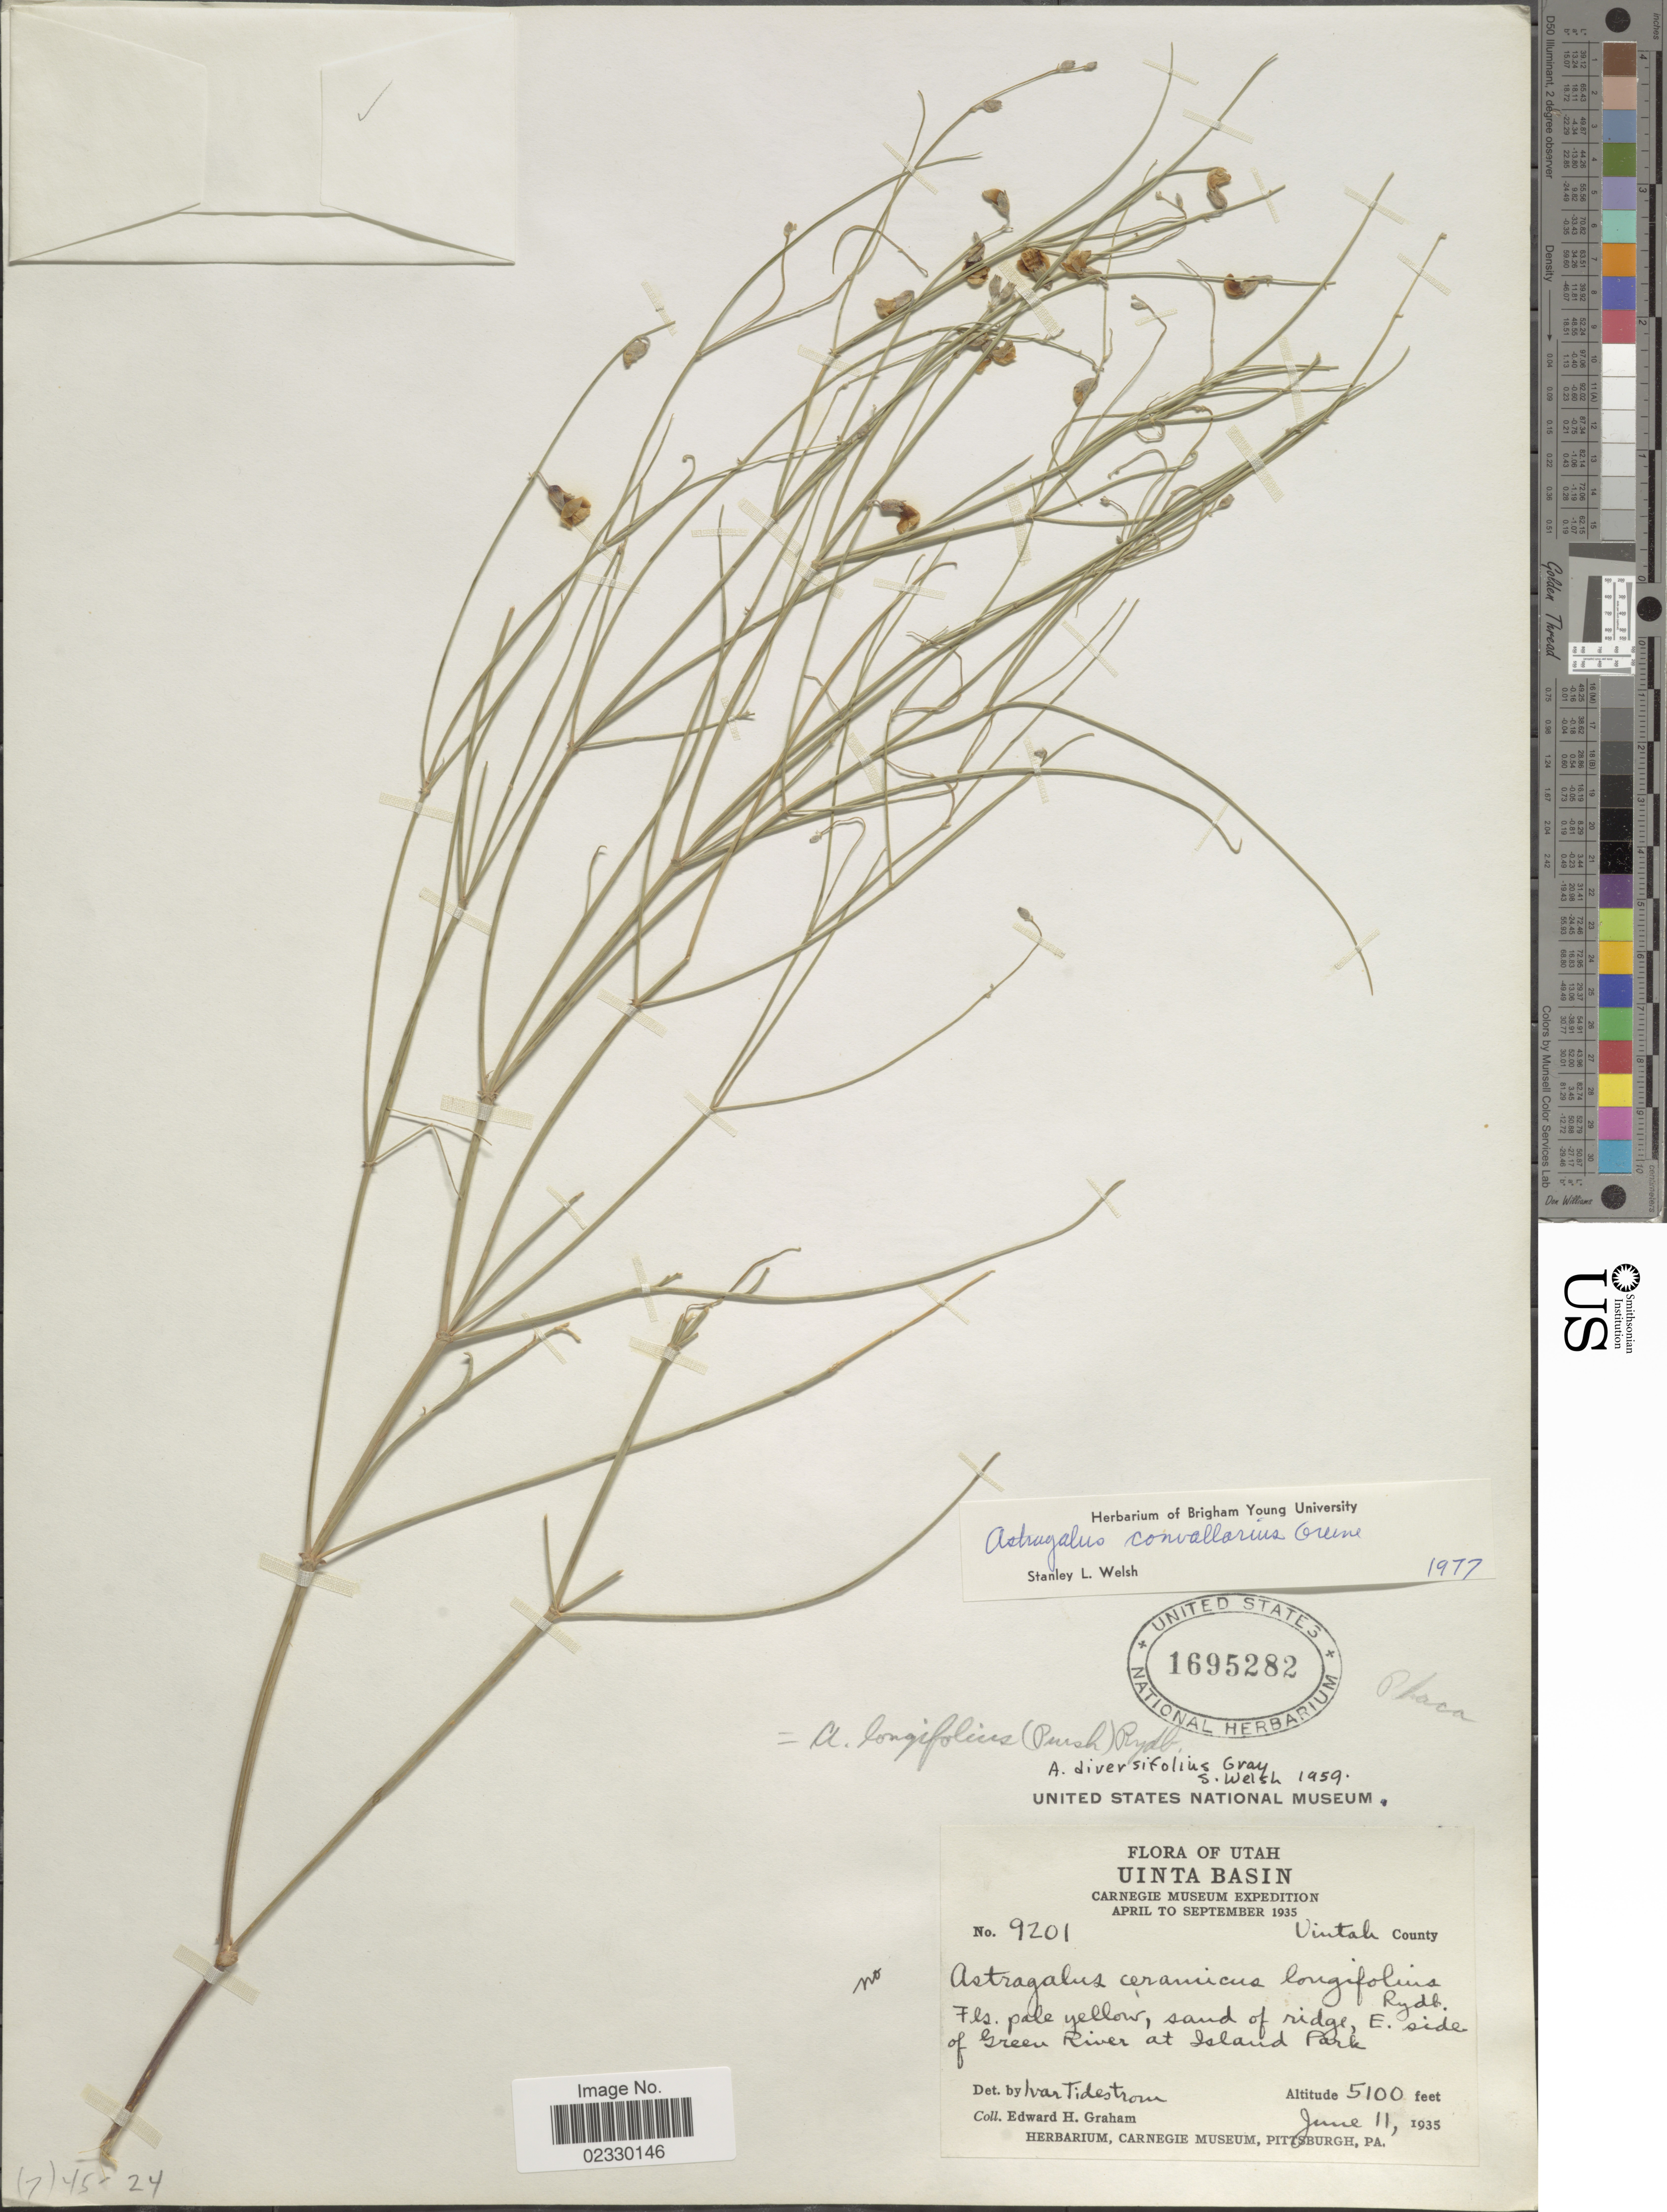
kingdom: Plantae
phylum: Tracheophyta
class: Magnoliopsida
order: Fabales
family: Fabaceae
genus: Astragalus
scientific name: Astragalus convallarius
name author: Greene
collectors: E. H. Graham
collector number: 9201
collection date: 1935-06-11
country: United States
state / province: Utah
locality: Uinta Basin, and of ridge, E side of Green River at Island Park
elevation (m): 1554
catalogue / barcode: US 1695282